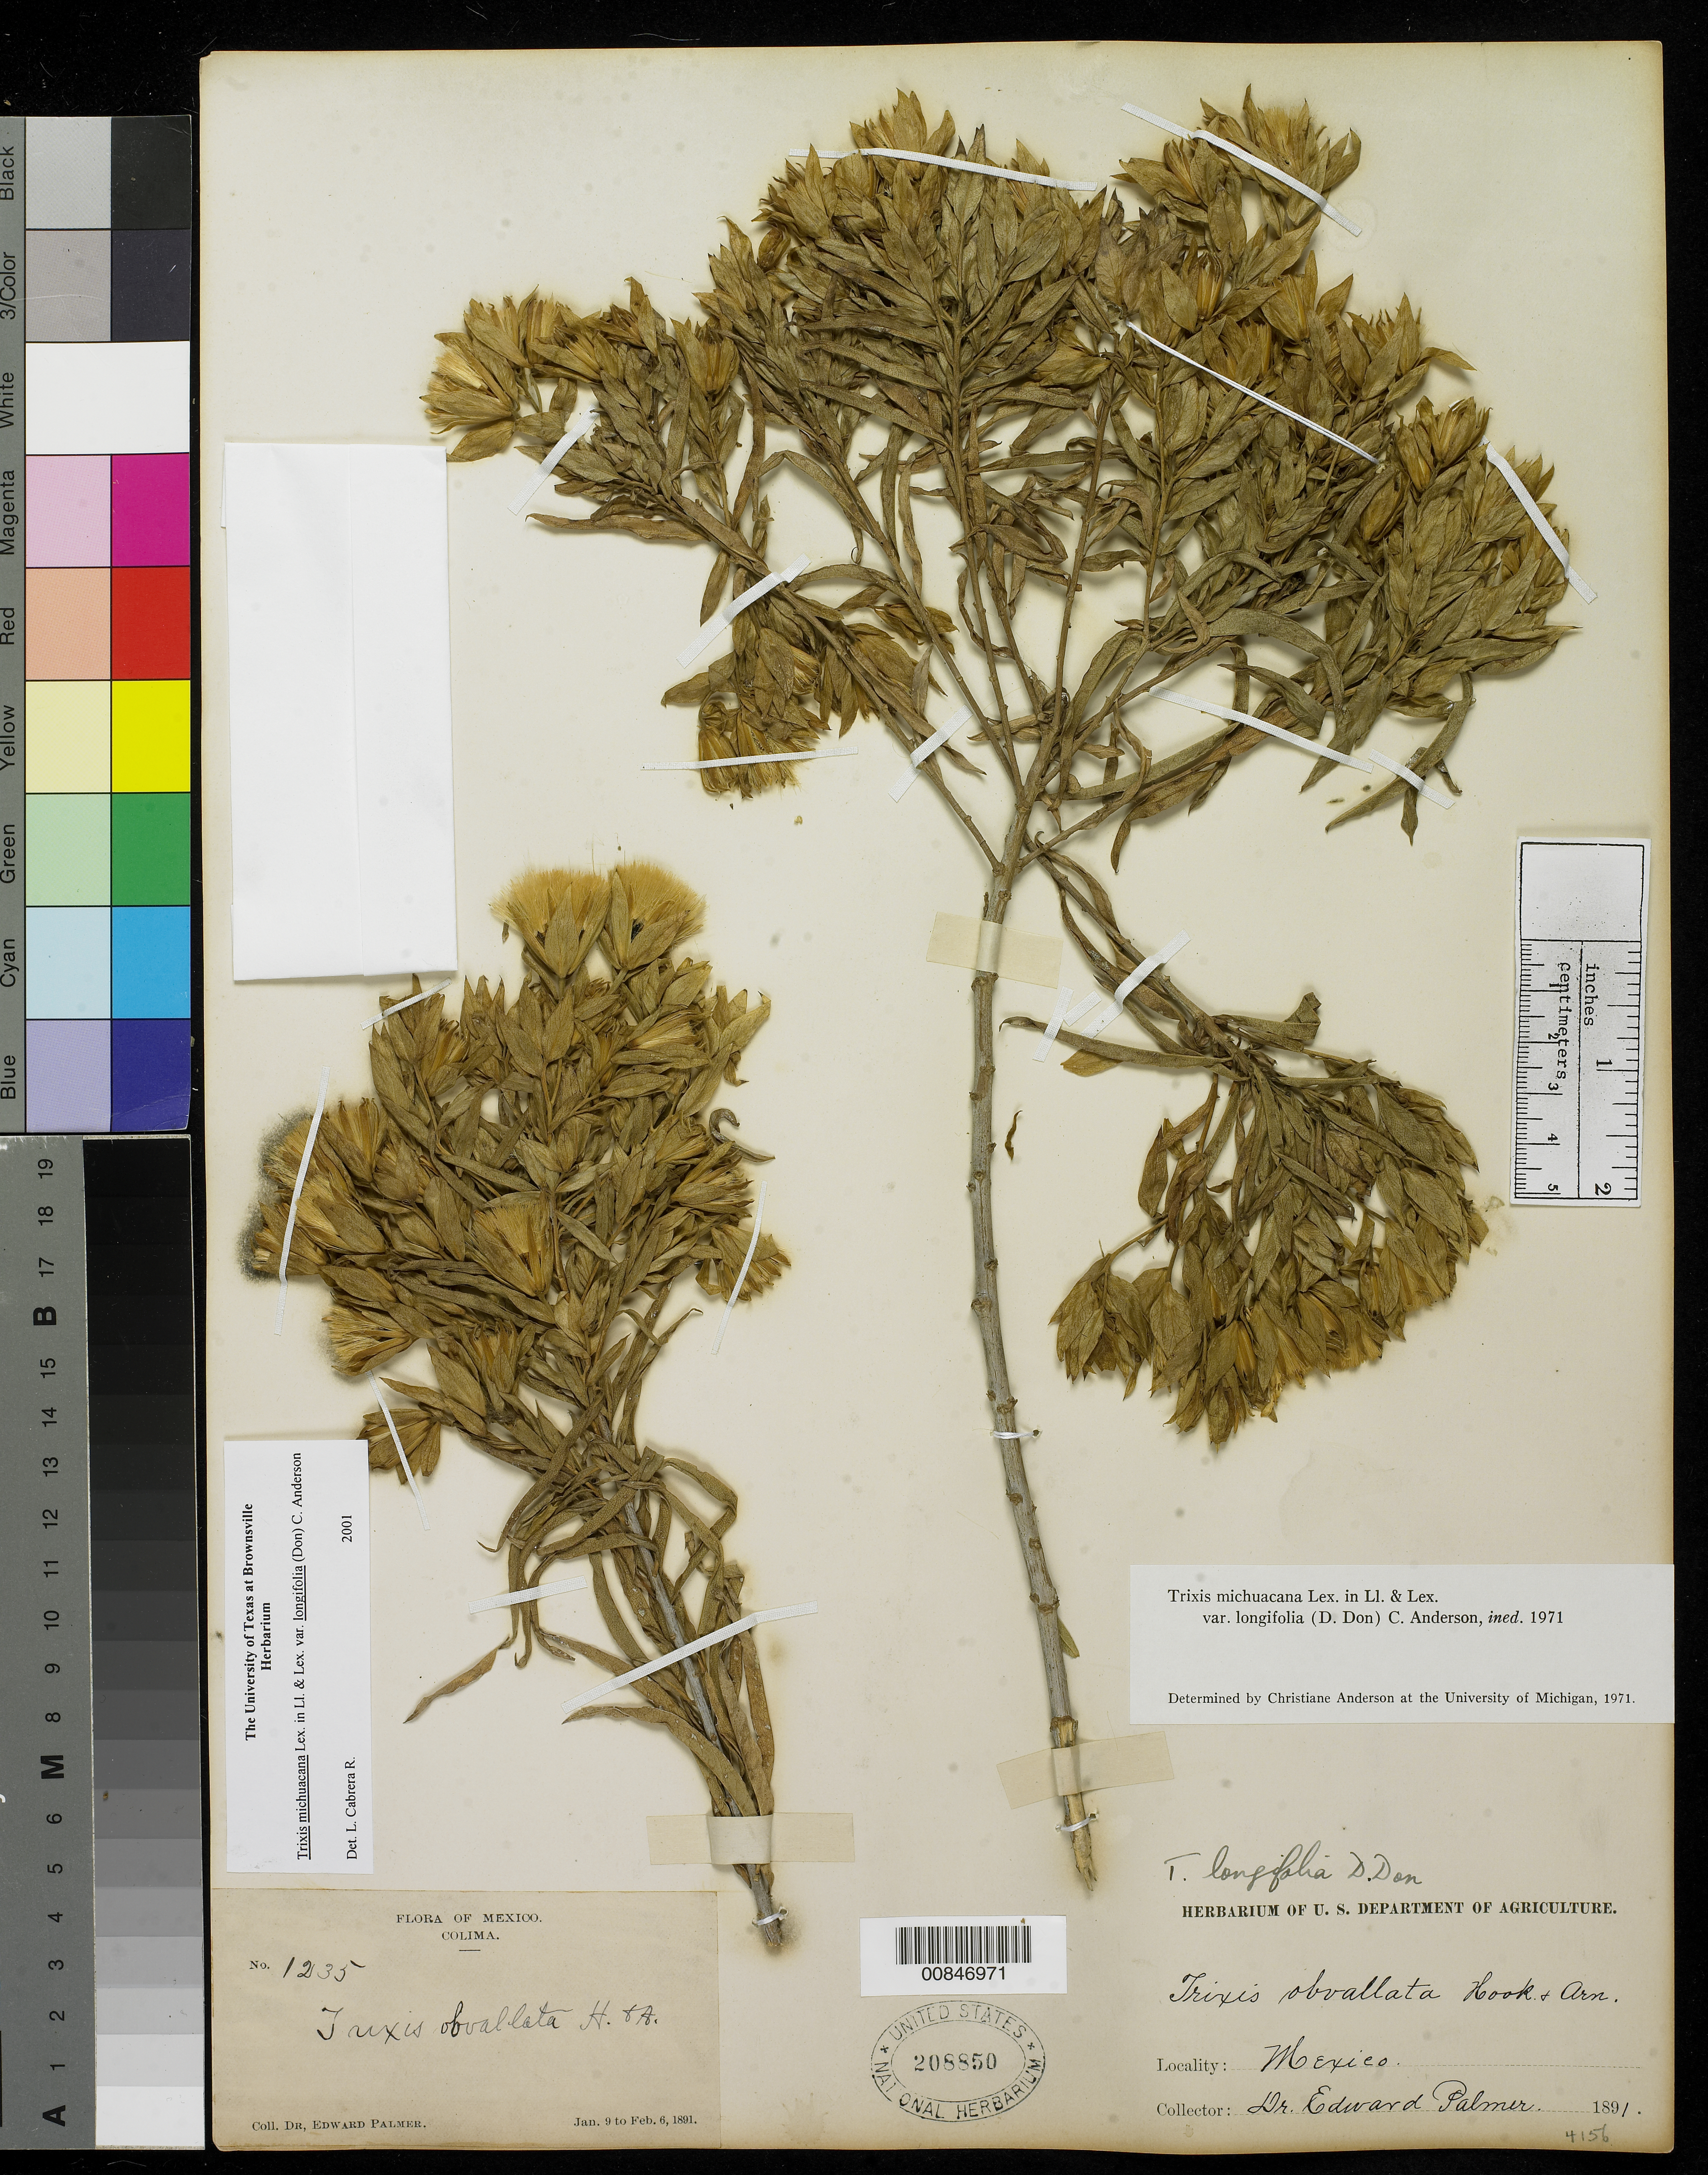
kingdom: Plantae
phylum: Tracheophyta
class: Magnoliopsida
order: Asterales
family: Asteraceae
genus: Trixis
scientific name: Trixis michuacana var. longifolia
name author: (D. Don) C.E. Anderson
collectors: E. Palmer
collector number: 1235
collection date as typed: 09 Jan 1891 to 06 Feb 1891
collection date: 1891-01-09/1891-02-06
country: Mexico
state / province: Colima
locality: Colima.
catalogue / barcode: US 208850